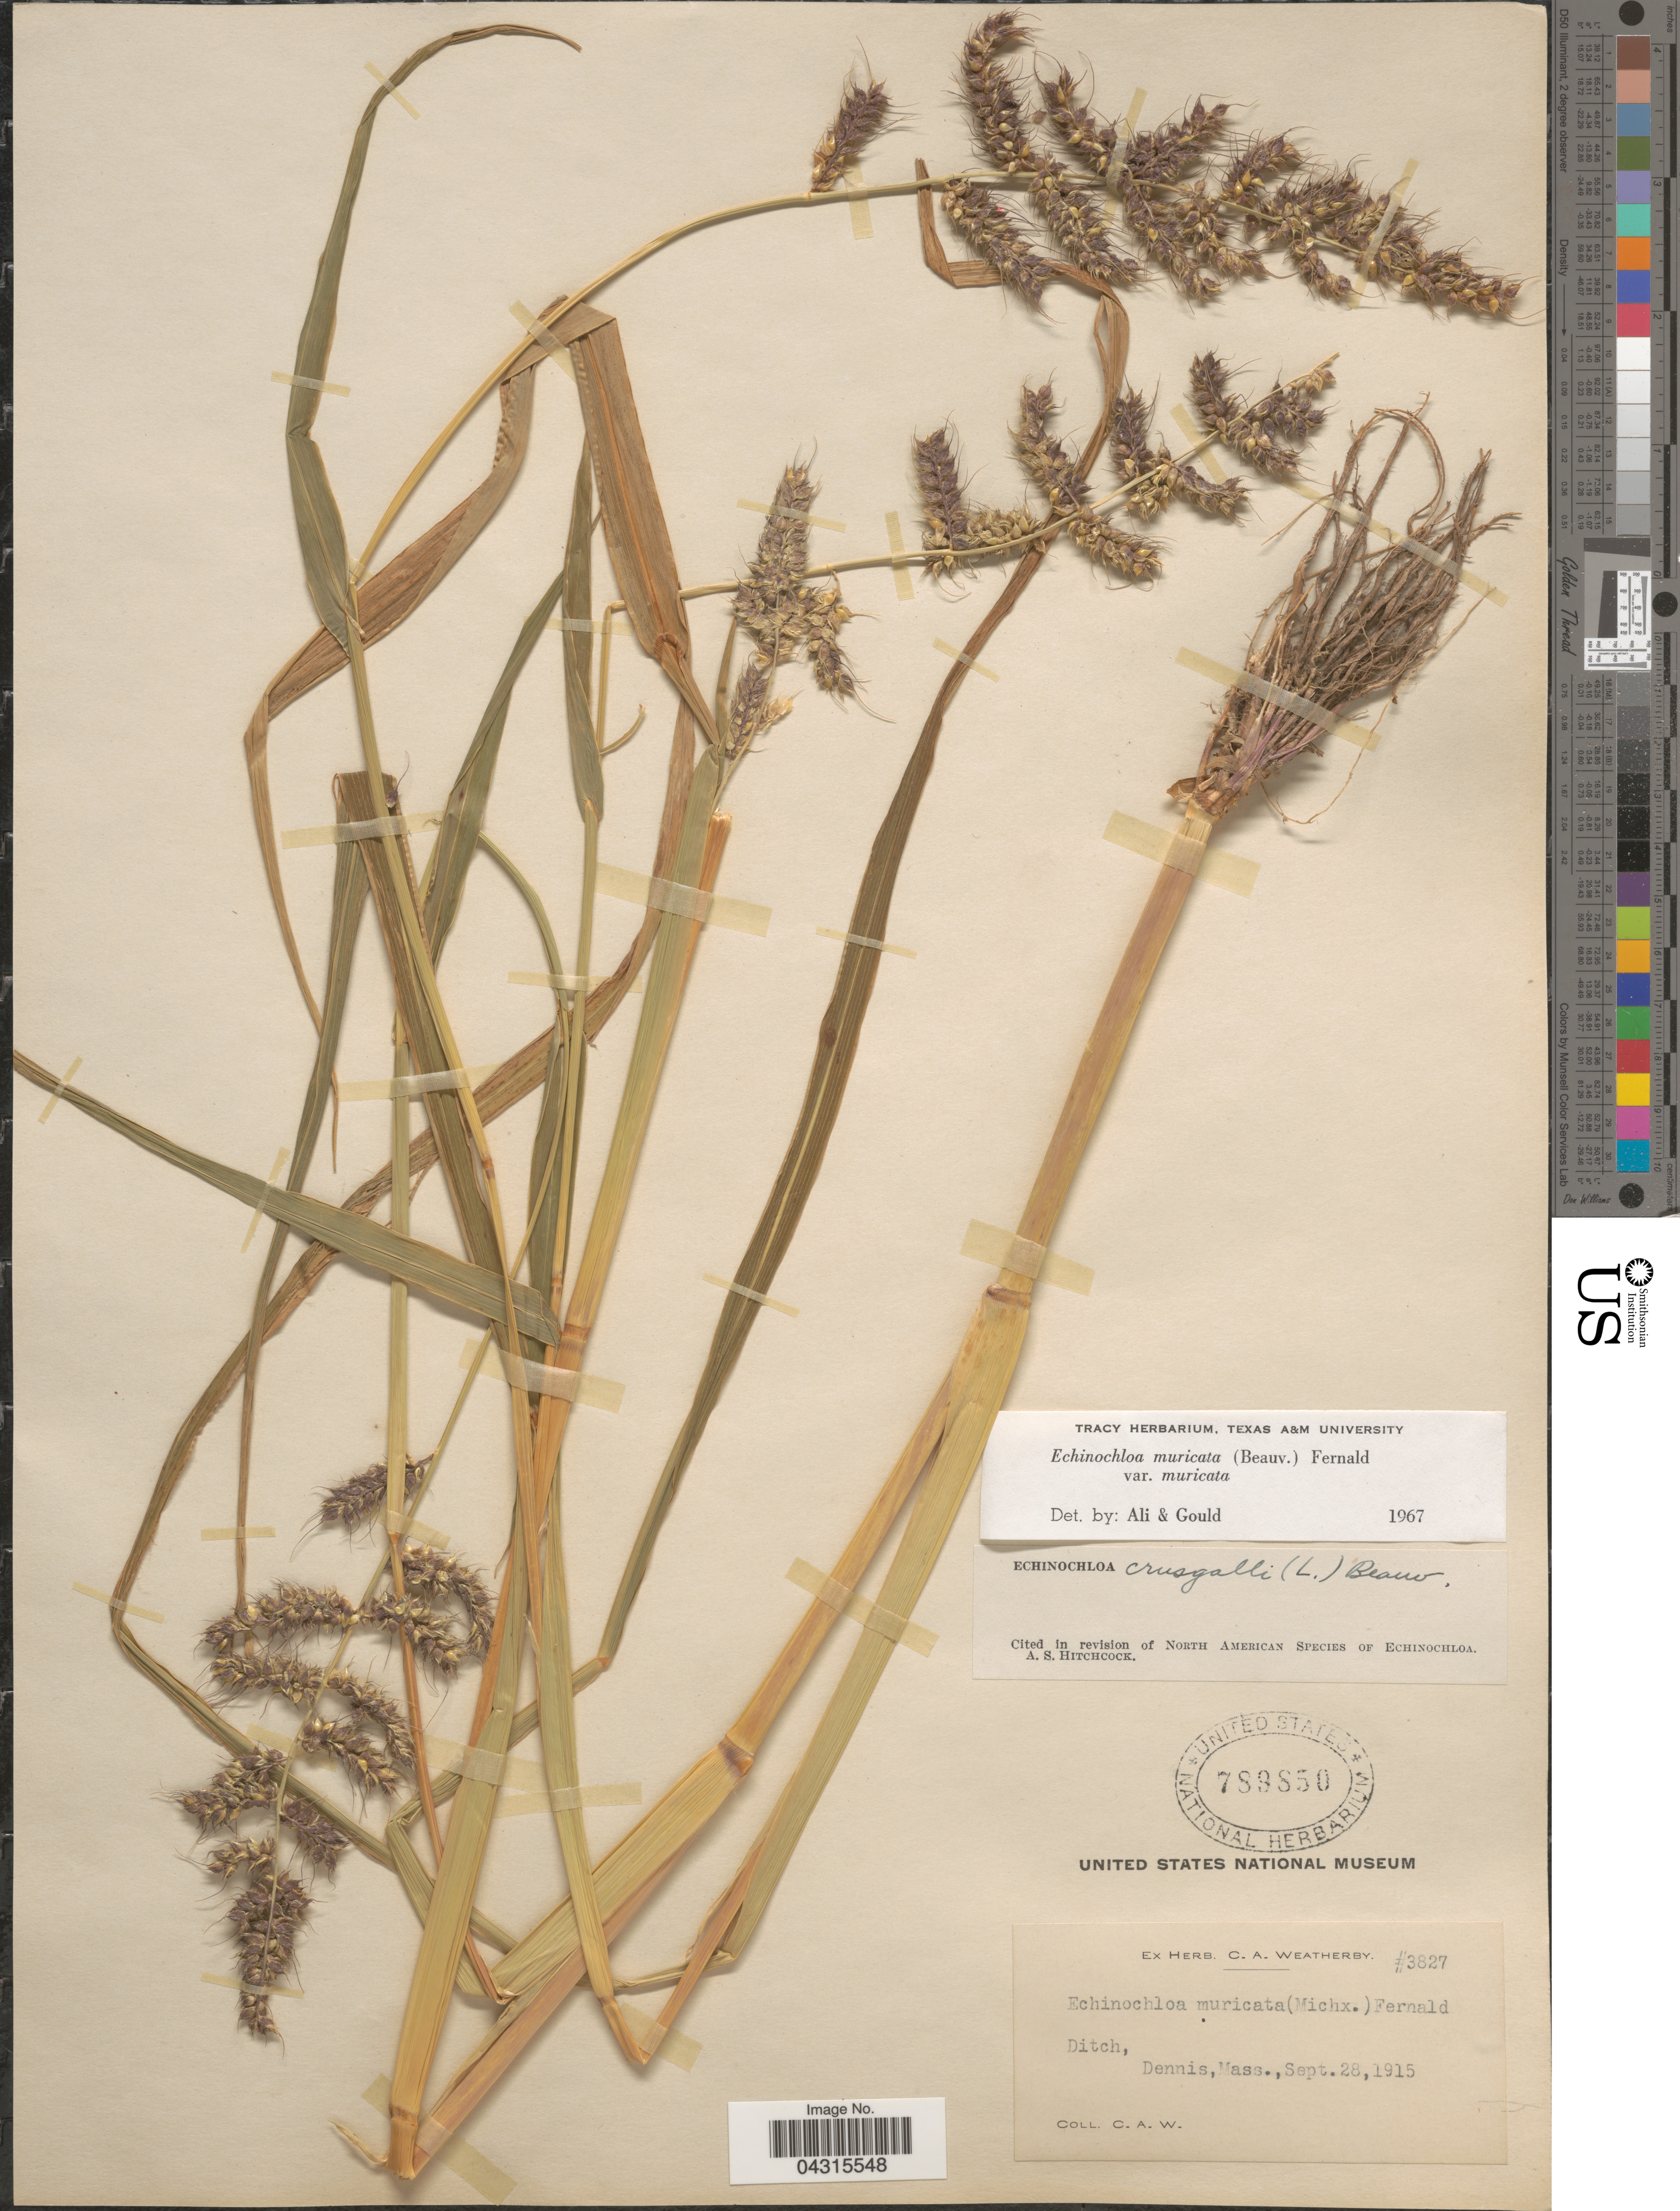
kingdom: Plantae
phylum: Tracheophyta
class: Liliopsida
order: Poales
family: Poaceae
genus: Echinochloa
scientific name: Echinochloa muricata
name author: (P. Beauv.) Fernald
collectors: C. A. Weatherby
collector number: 3827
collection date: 1915-09-28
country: United States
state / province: Massachusetts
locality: Ditch, Dennis.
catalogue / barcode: US 788850